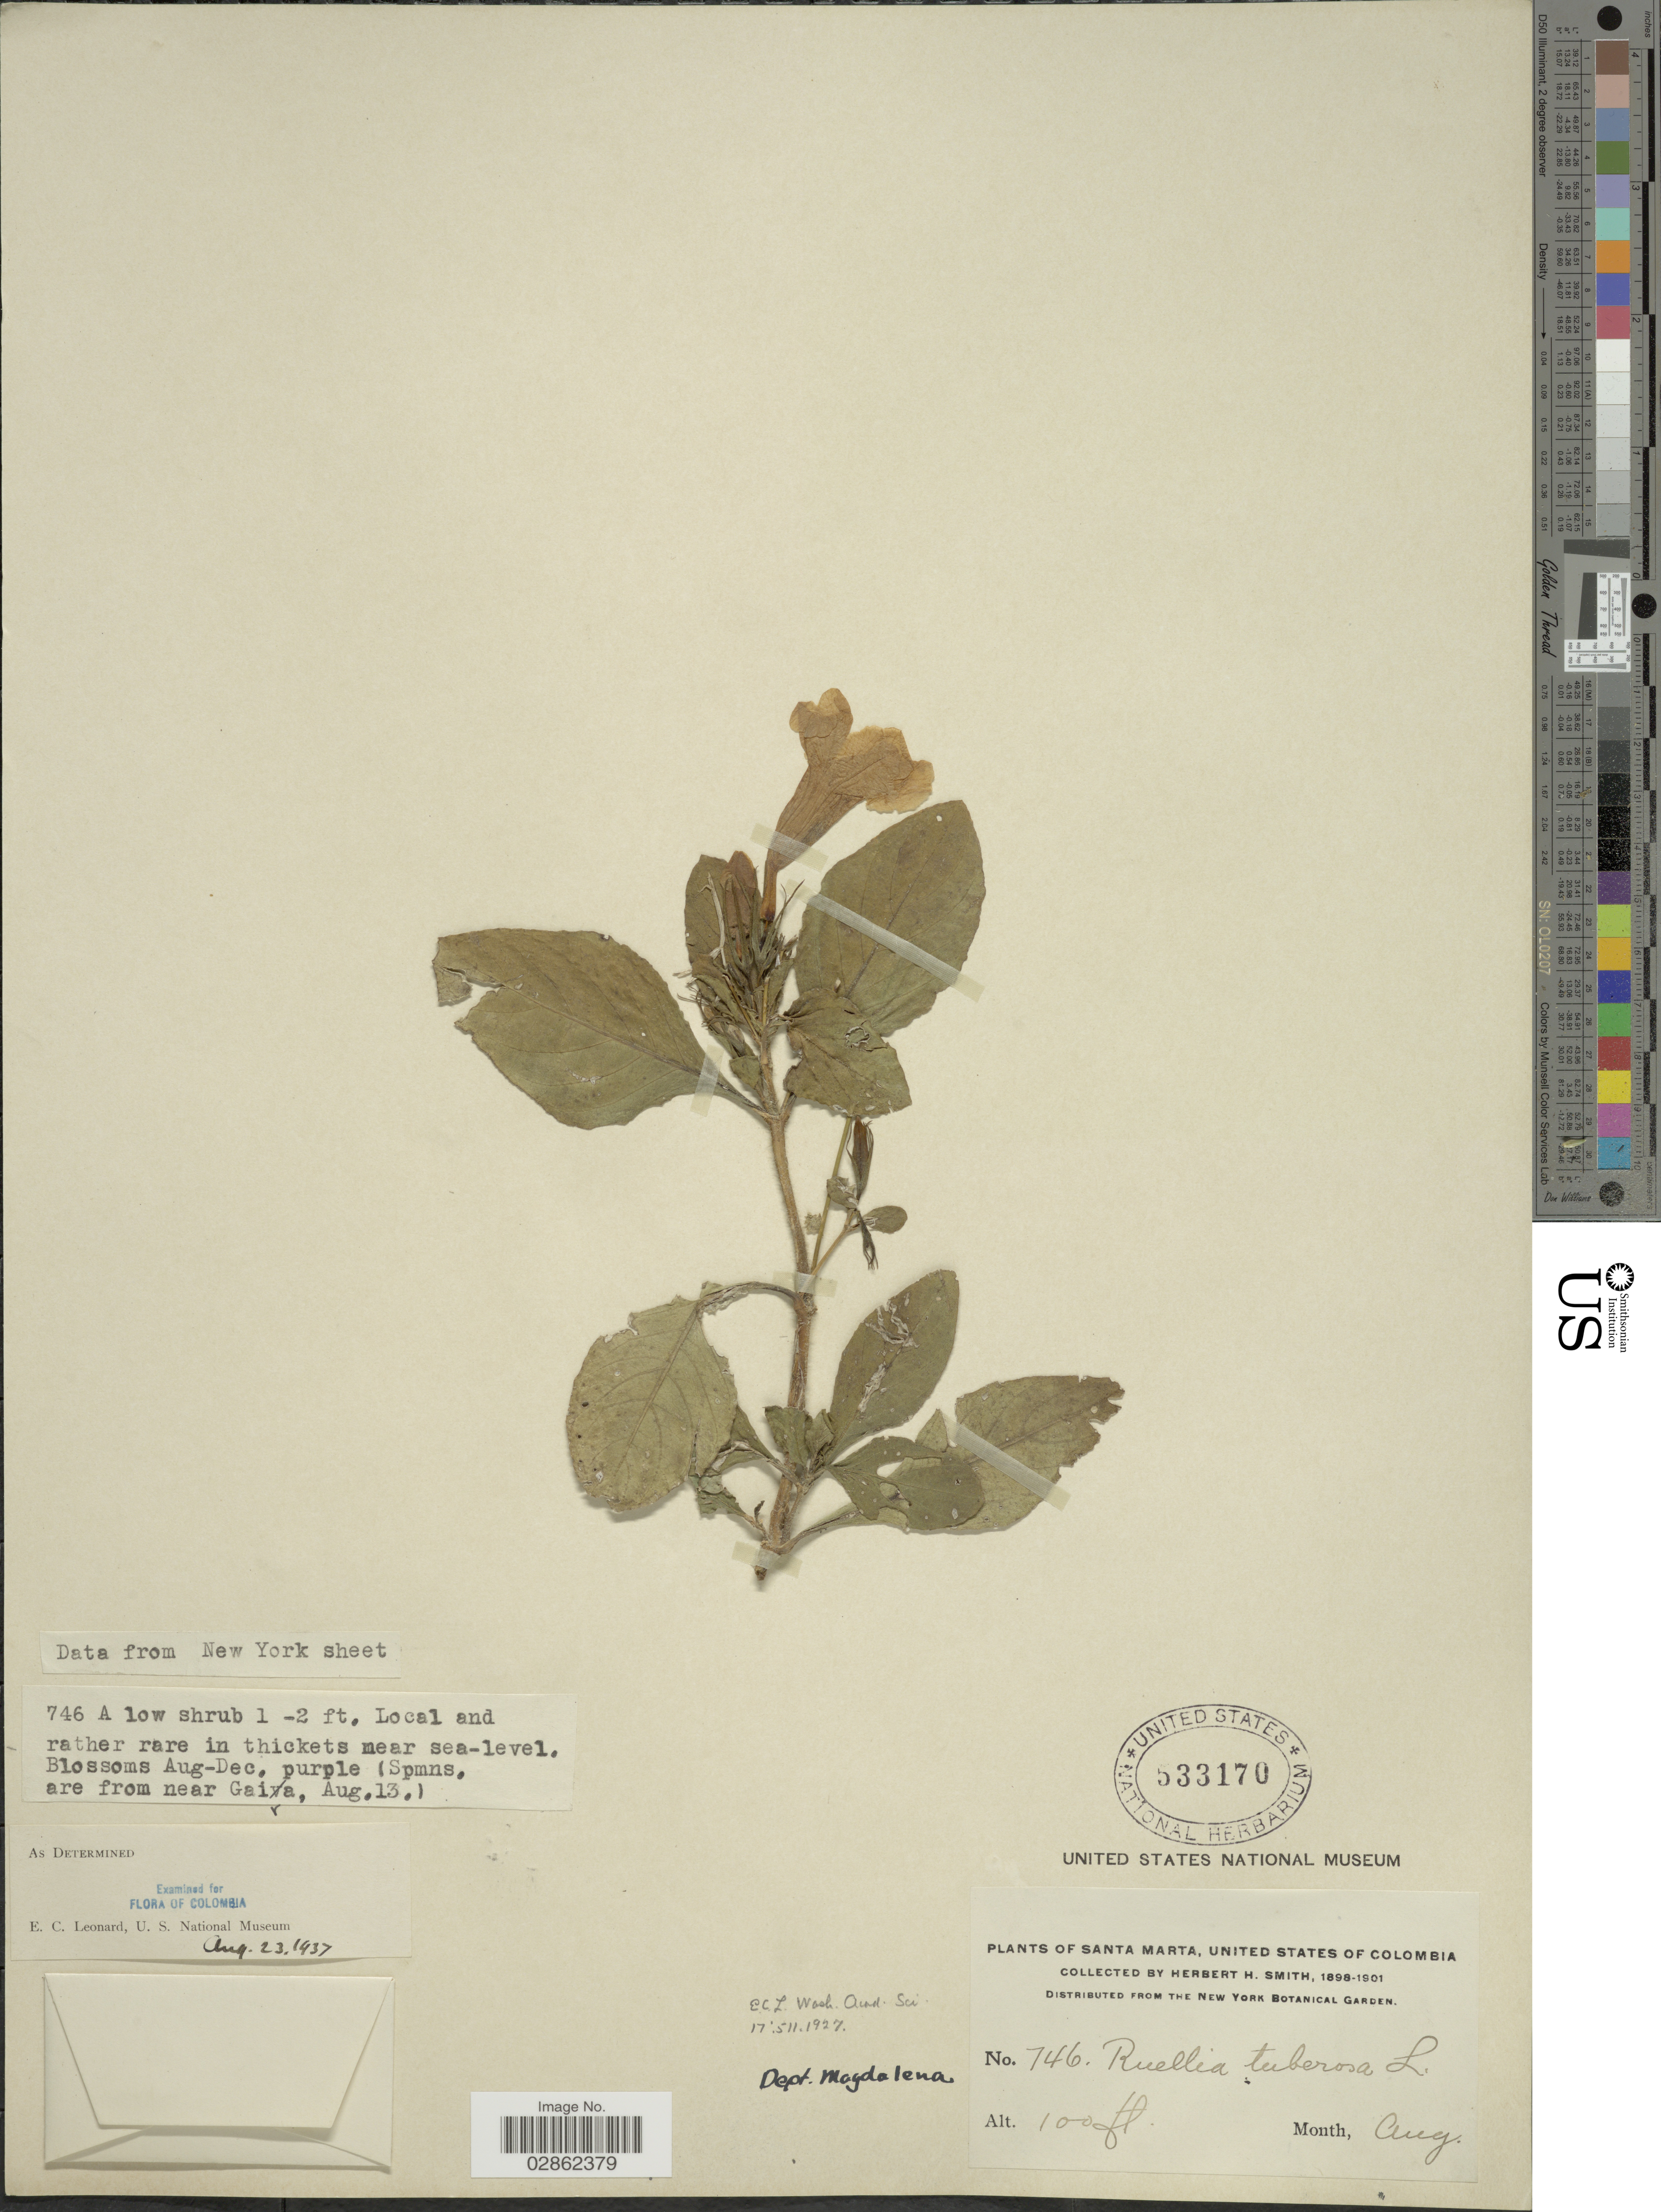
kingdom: Plantae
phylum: Tracheophyta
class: Magnoliopsida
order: Lamiales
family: Acanthaceae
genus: Ruellia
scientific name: Ruellia tuberosa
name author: L.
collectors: Herbert H. Smith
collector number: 746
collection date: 1898-08/1901-08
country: Colombia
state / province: Magdalena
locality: Santa Marta, United States of Colombia. Dept. Magdalena.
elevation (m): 30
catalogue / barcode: US 533170